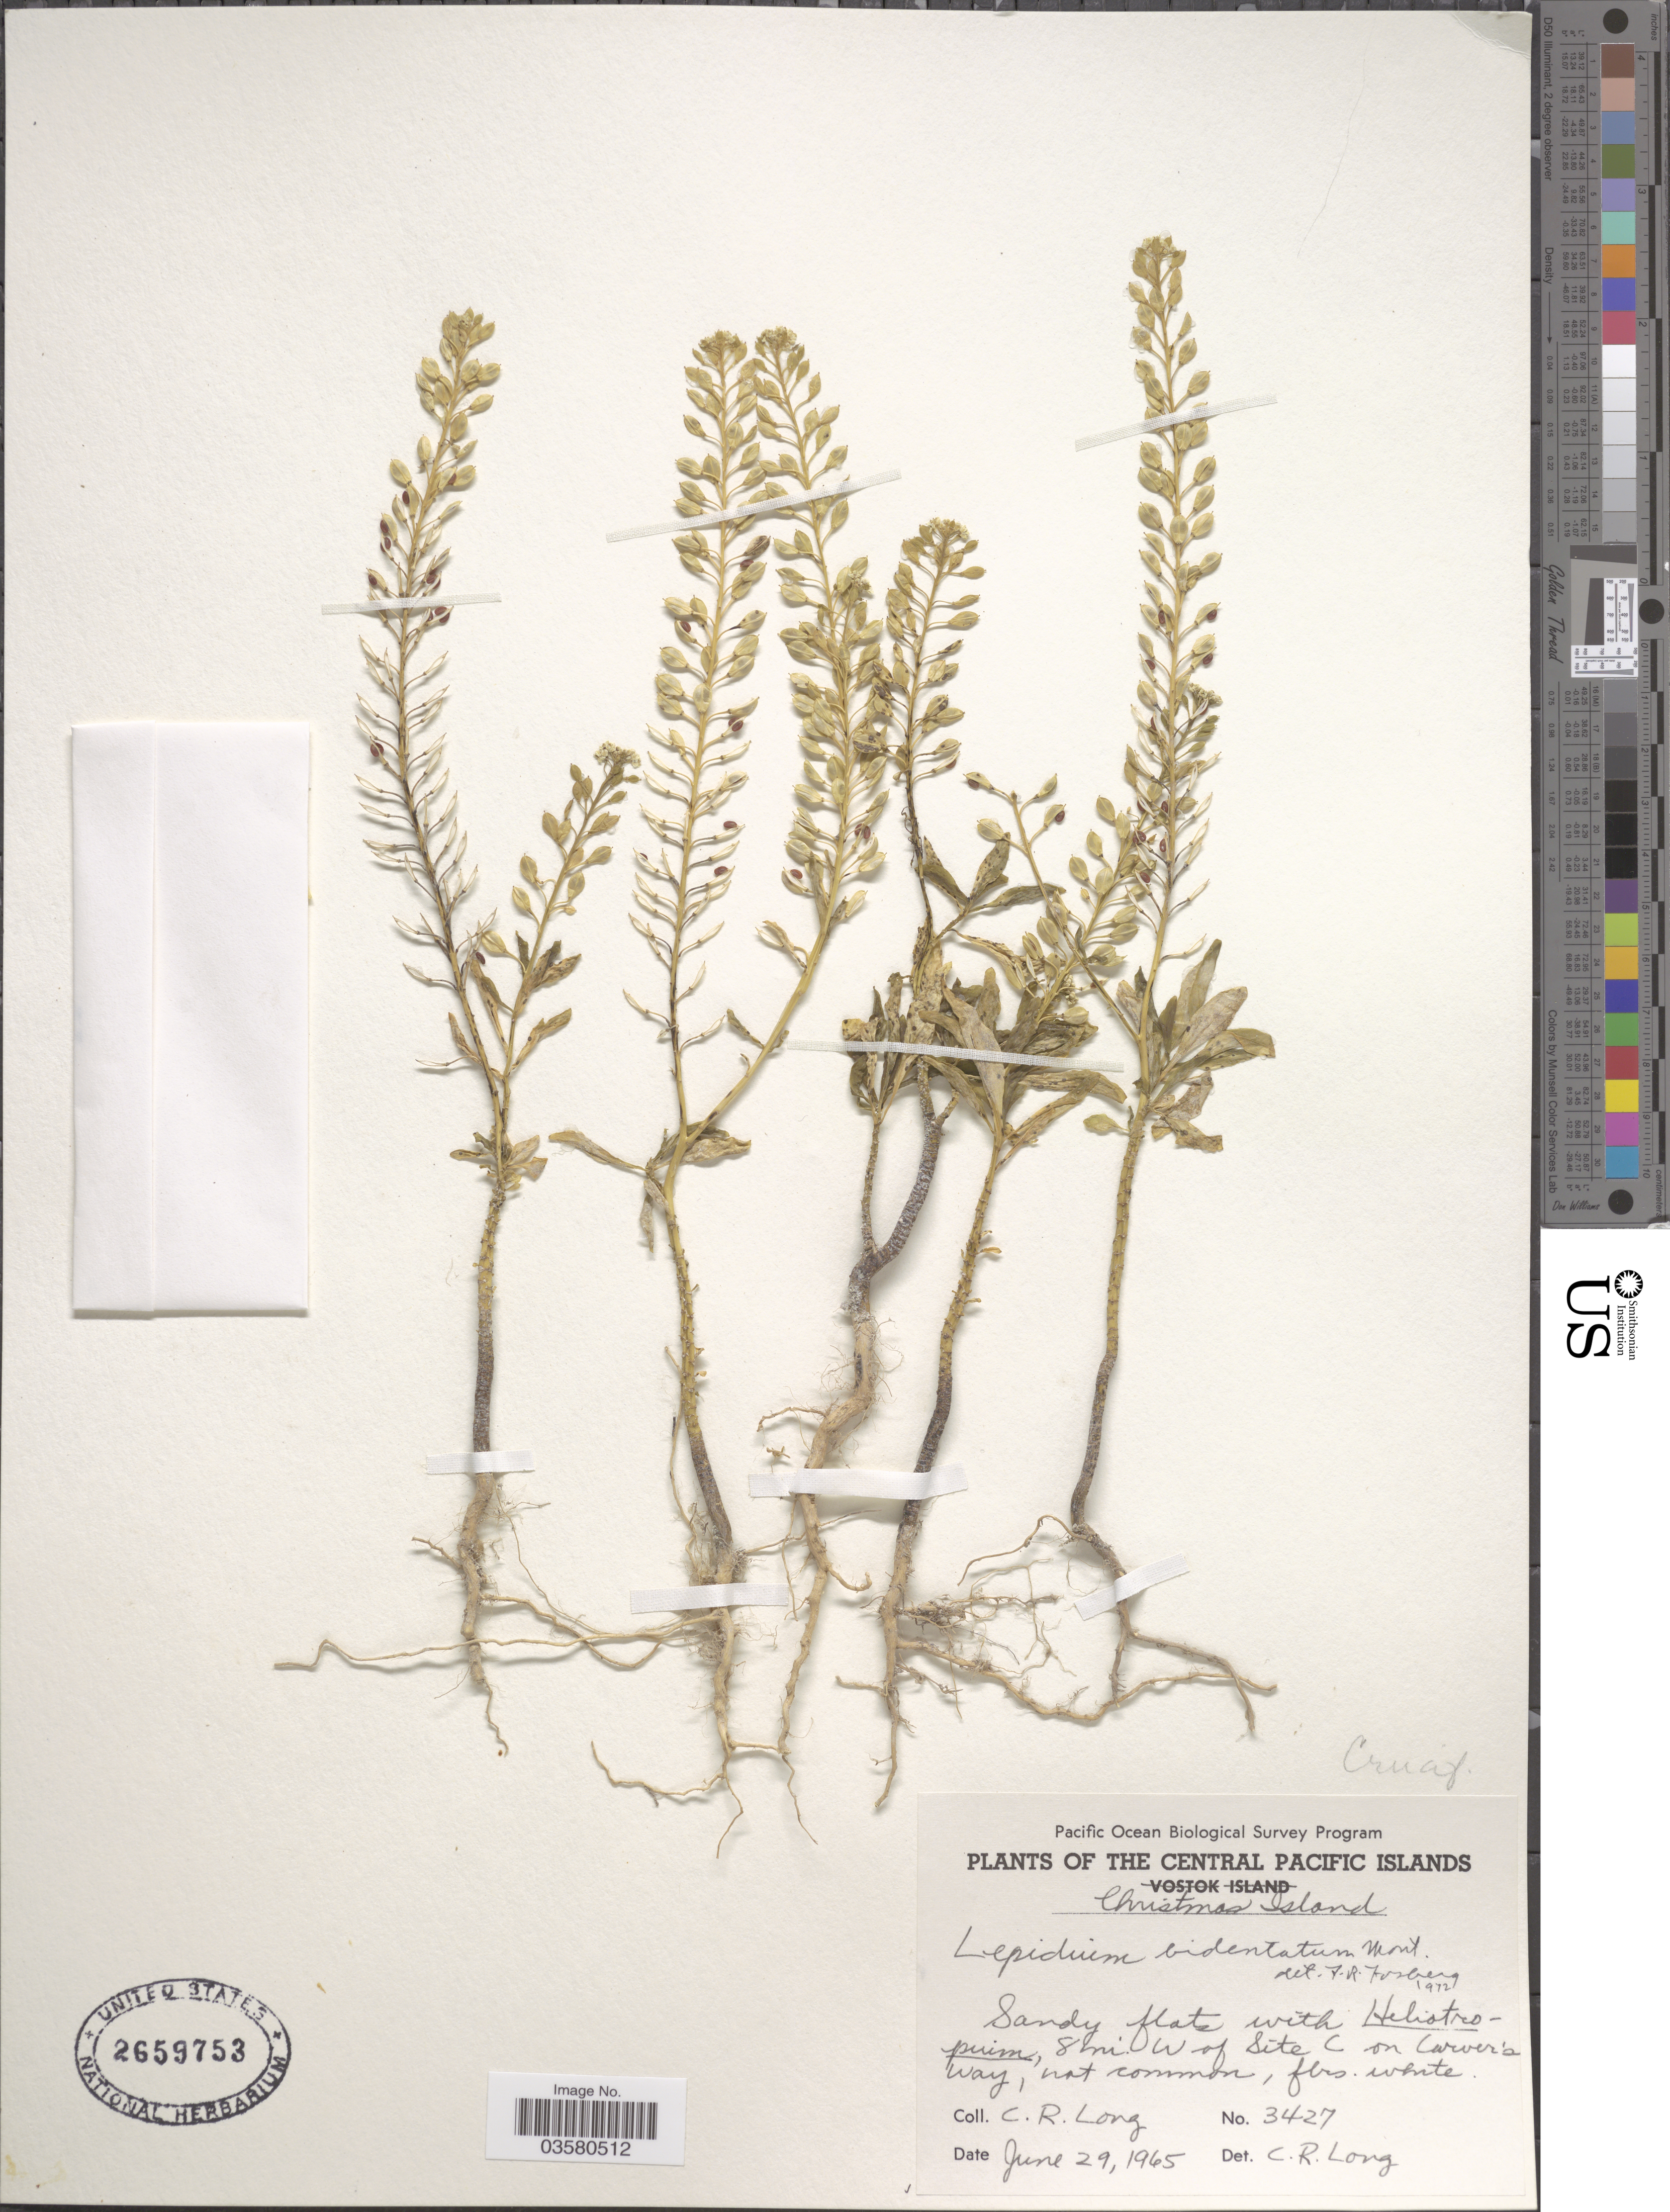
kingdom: Plantae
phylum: Tracheophyta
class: Magnoliopsida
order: Brassicales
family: Brassicaceae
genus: Lepidium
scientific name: Lepidium bidentatum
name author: Montin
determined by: Al-Shehbaz, I. A., (MO), Missouri Botanical Garden (UNITED STATES)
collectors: C. R. Long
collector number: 3427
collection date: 1965-06-29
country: Kiribati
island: Kiritimati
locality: The Central Pacific Islands. Christmas Island. 8 mi. W of site C on Carver's Way.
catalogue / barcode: US 2659753